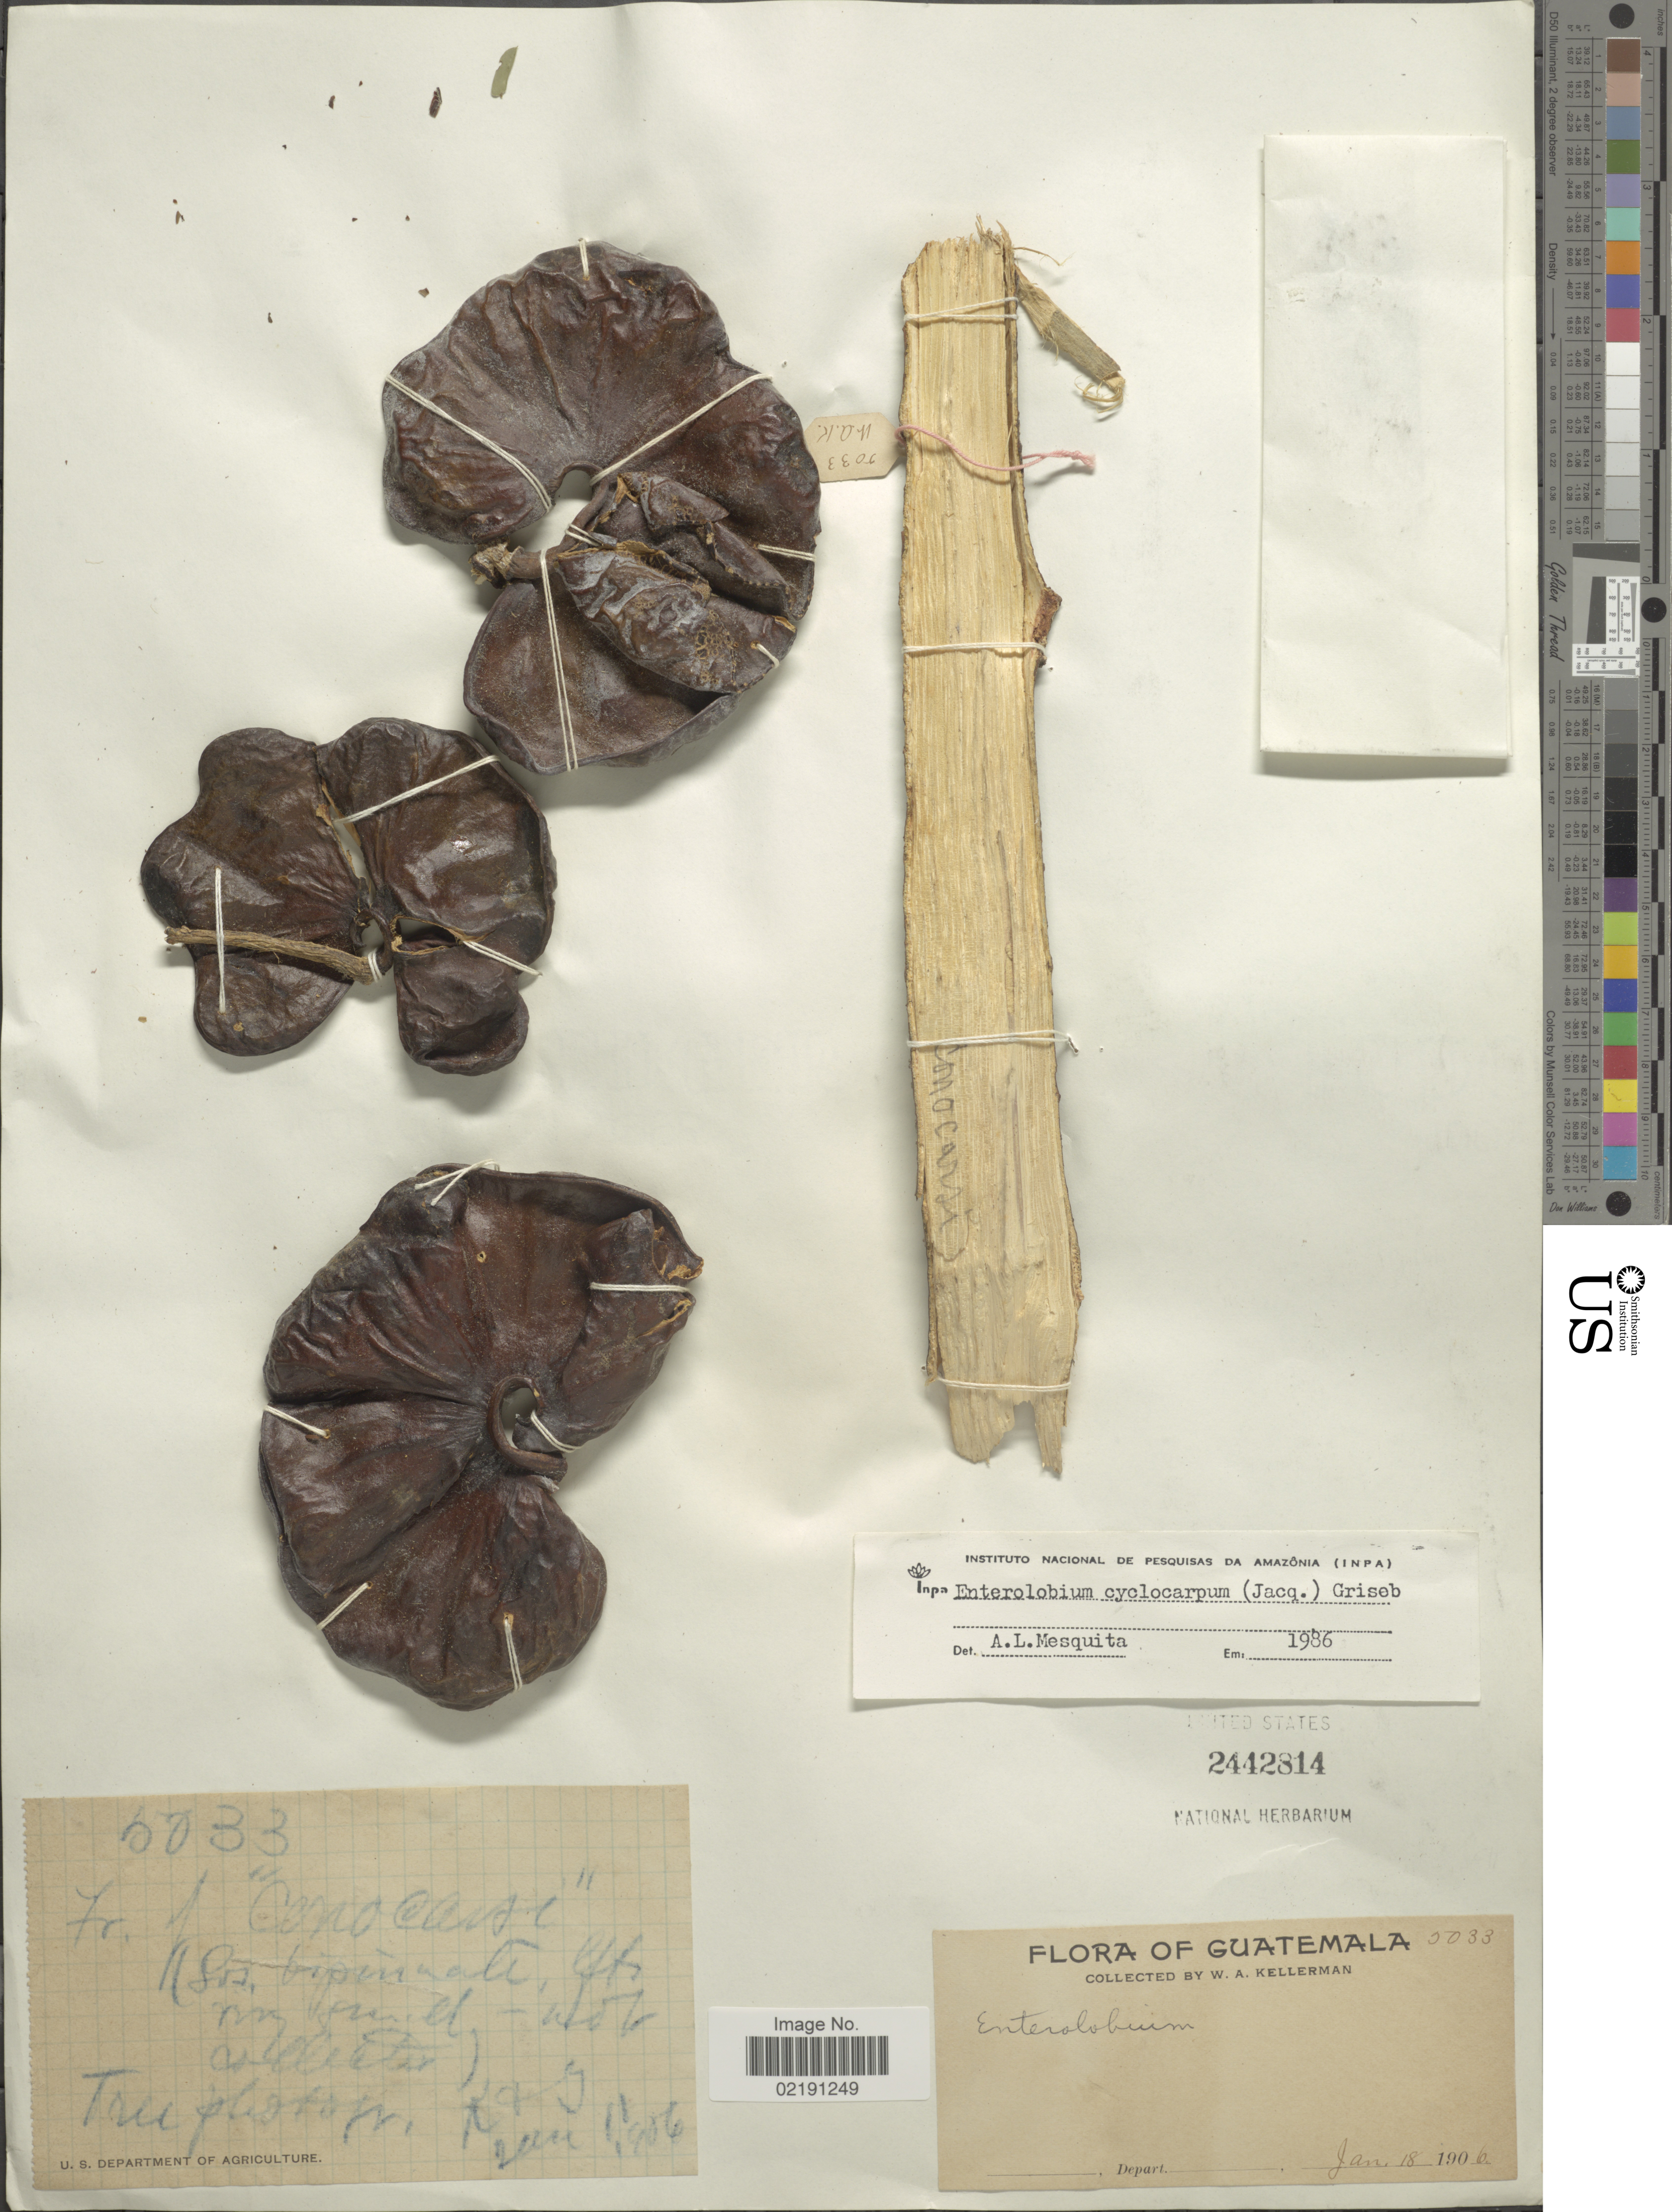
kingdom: Plantae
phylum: Tracheophyta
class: Magnoliopsida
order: Fabales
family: Fabaceae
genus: Enterolobium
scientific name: Enterolobium cyclocarpum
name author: (Jacq.) Griseb.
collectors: W. Kellerman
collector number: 5033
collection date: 1906-01-18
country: Guatemala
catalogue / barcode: US 2442814